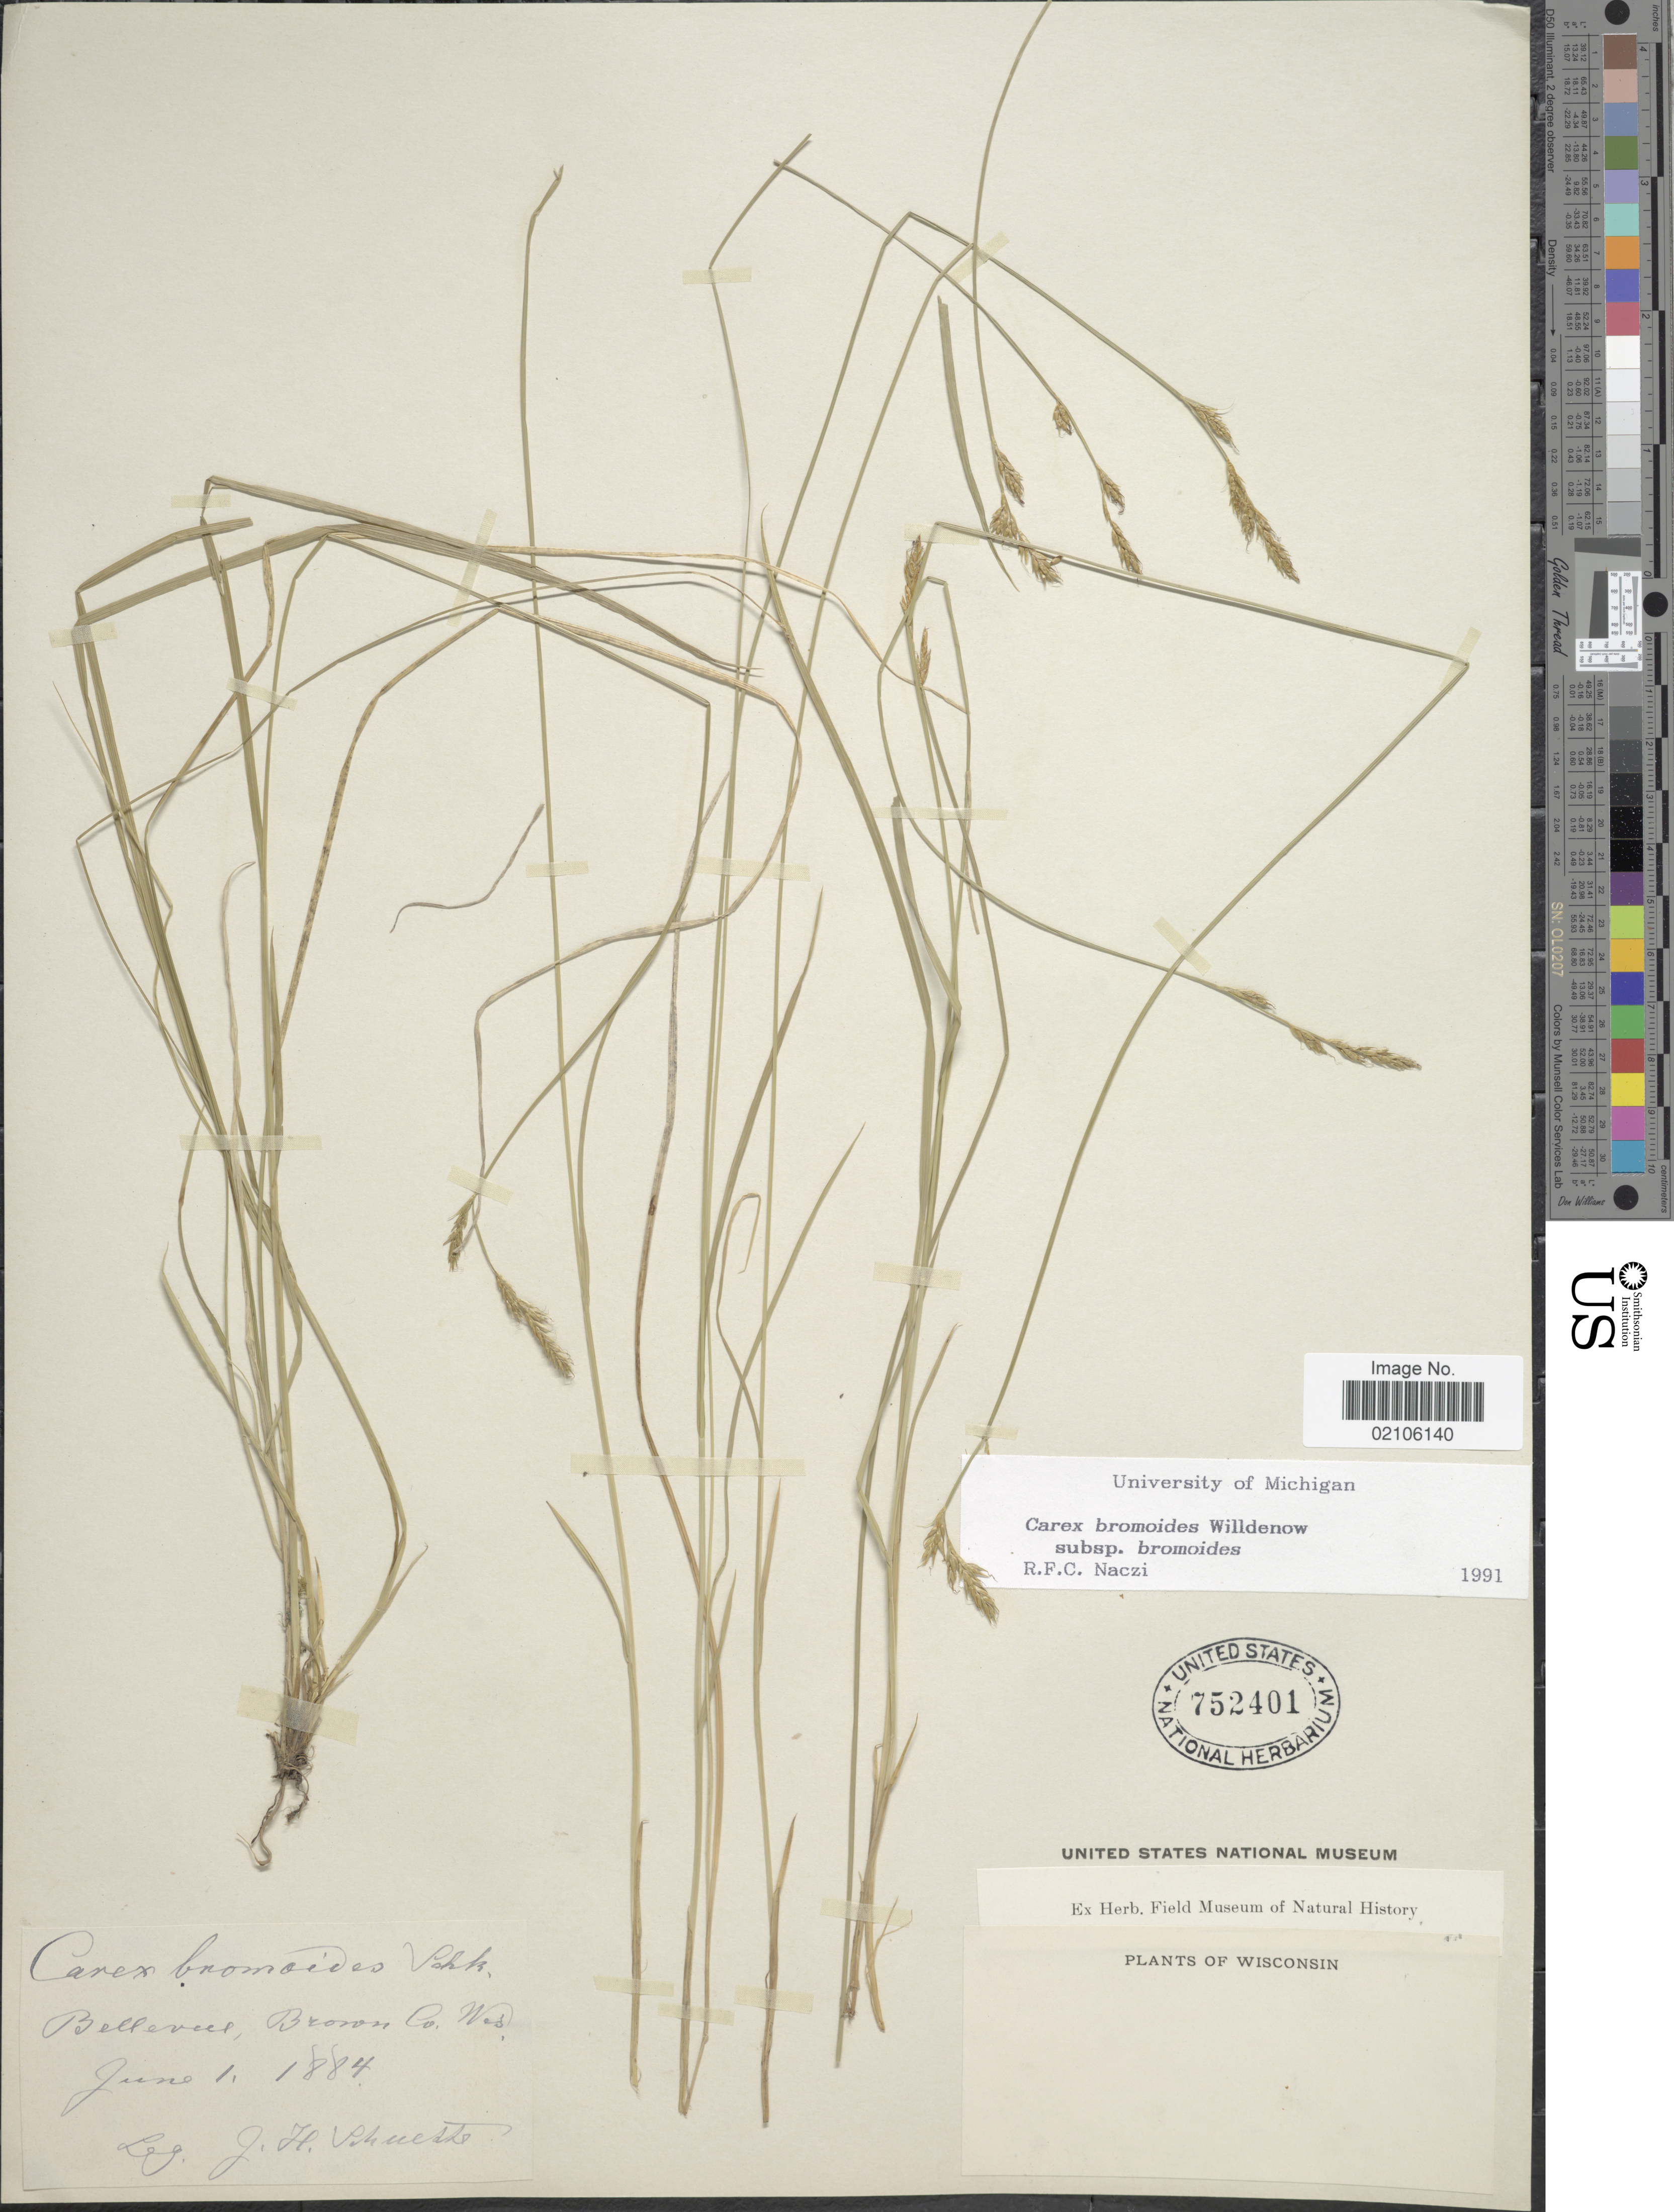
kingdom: Plantae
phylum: Tracheophyta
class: Liliopsida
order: Poales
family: Cyperaceae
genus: Carex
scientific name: Carex bromoides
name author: Willd.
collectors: J. H. Schuette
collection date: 1884-06-01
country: United States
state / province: Wisconsin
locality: Bellevue, Brown Co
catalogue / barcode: US 752401